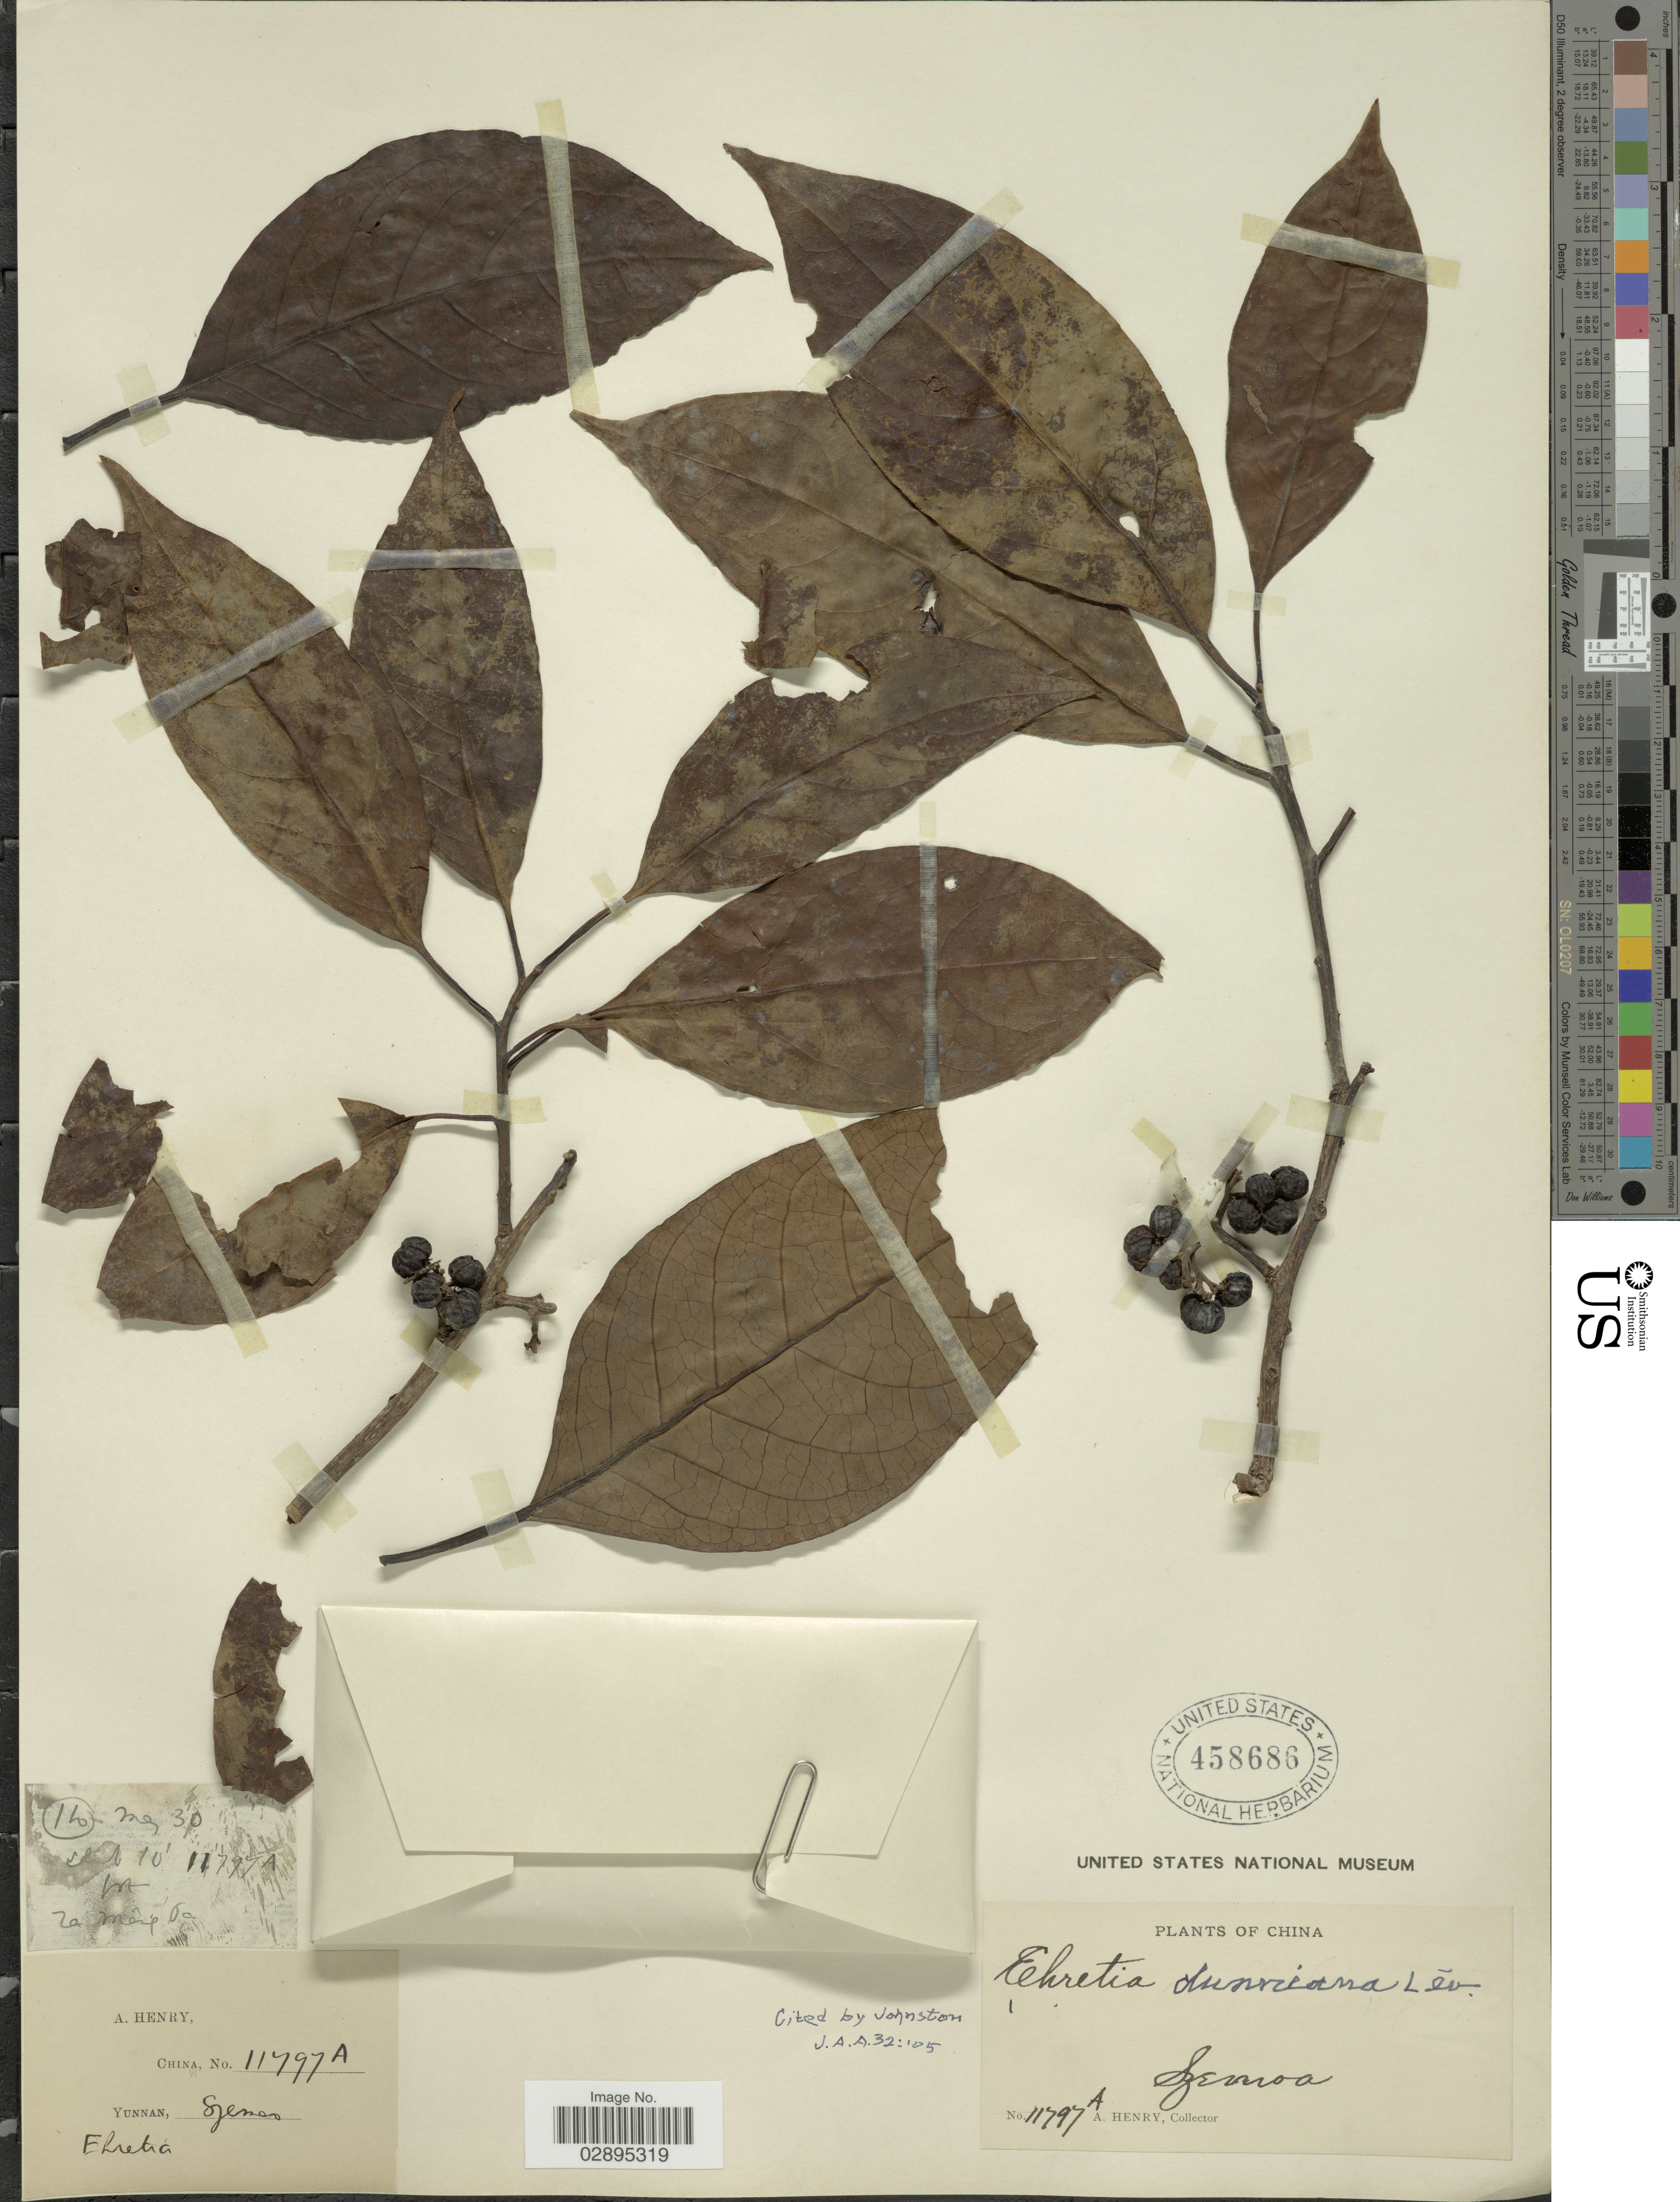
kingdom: Plantae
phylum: Tracheophyta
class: Magnoliopsida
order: Boraginales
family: Ehretiaceae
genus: Ehretia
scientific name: Ehretia dunniana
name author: H. Lév.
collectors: A. Henry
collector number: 11797 A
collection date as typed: Transcribed d/m/y: /5/30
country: China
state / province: Yunnan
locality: Szemoa.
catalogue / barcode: US 458686